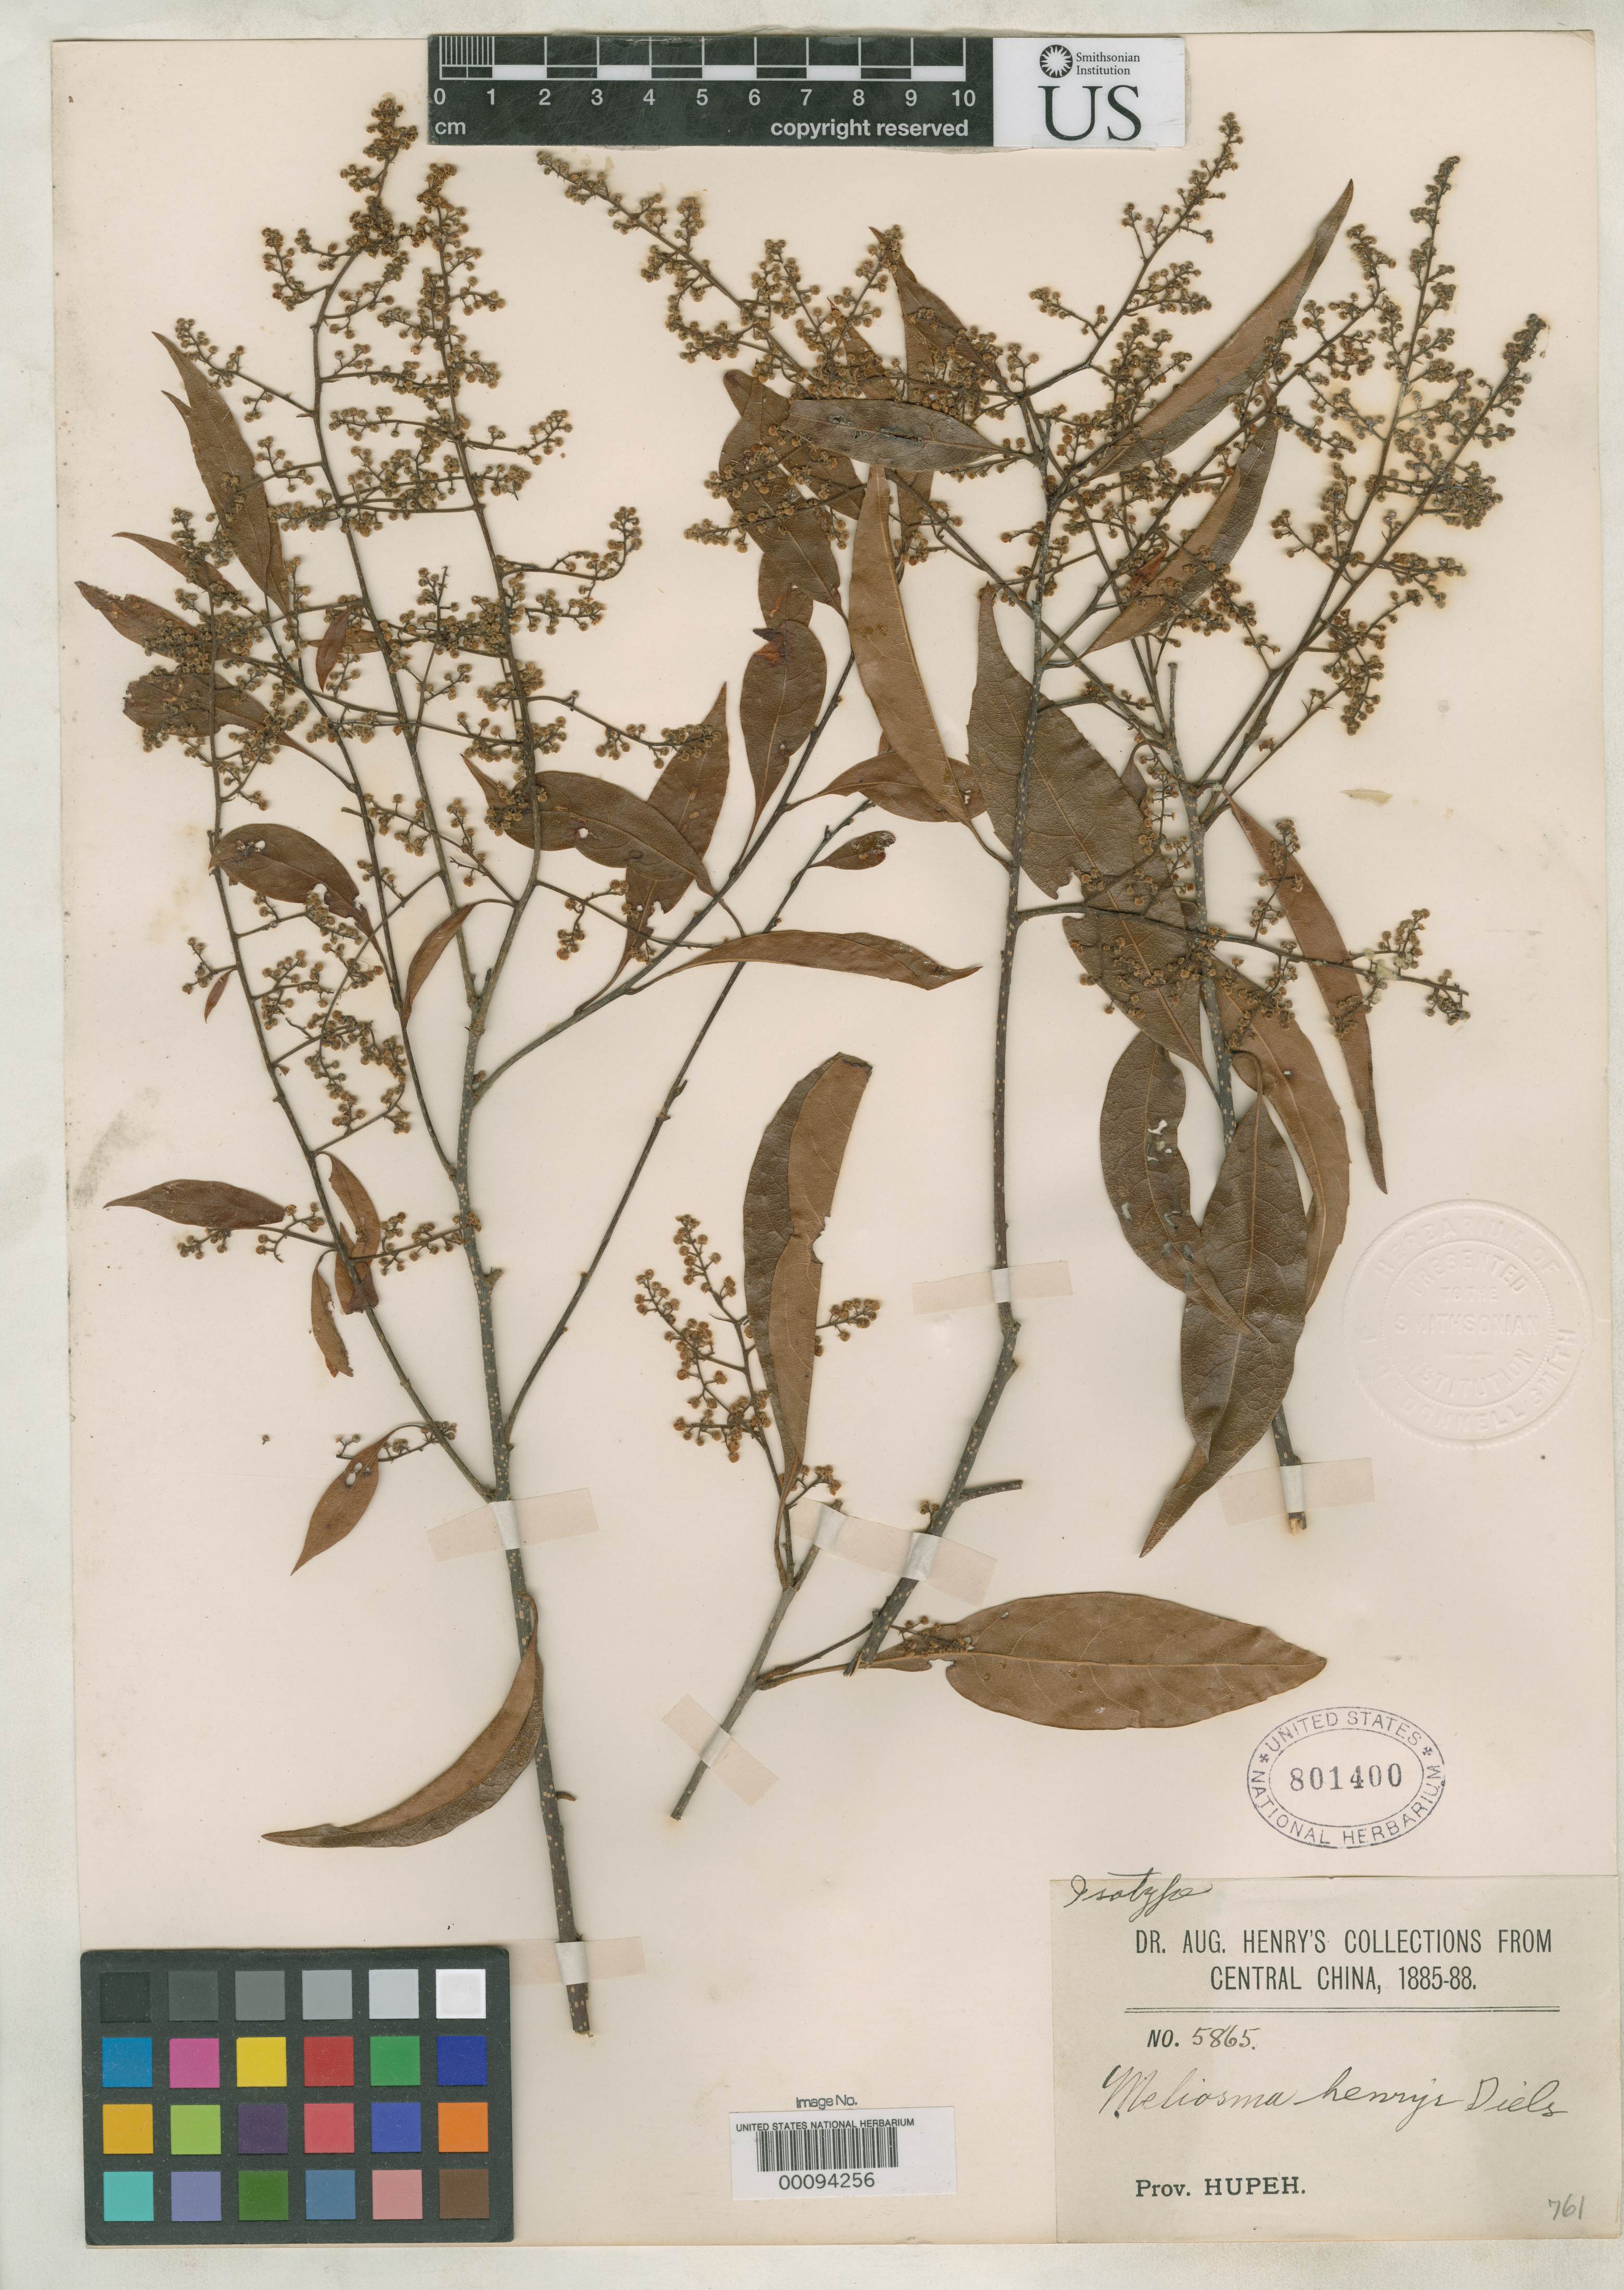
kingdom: Plantae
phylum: Tracheophyta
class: Magnoliopsida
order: Proteales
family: Sabiaceae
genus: Meliosma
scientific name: Meliosma henryi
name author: Diels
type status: Isotype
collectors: A. Henry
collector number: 5865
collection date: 1885/1888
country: China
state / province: Hubei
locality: Central China. Prov. Hupeh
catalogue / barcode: US 801400